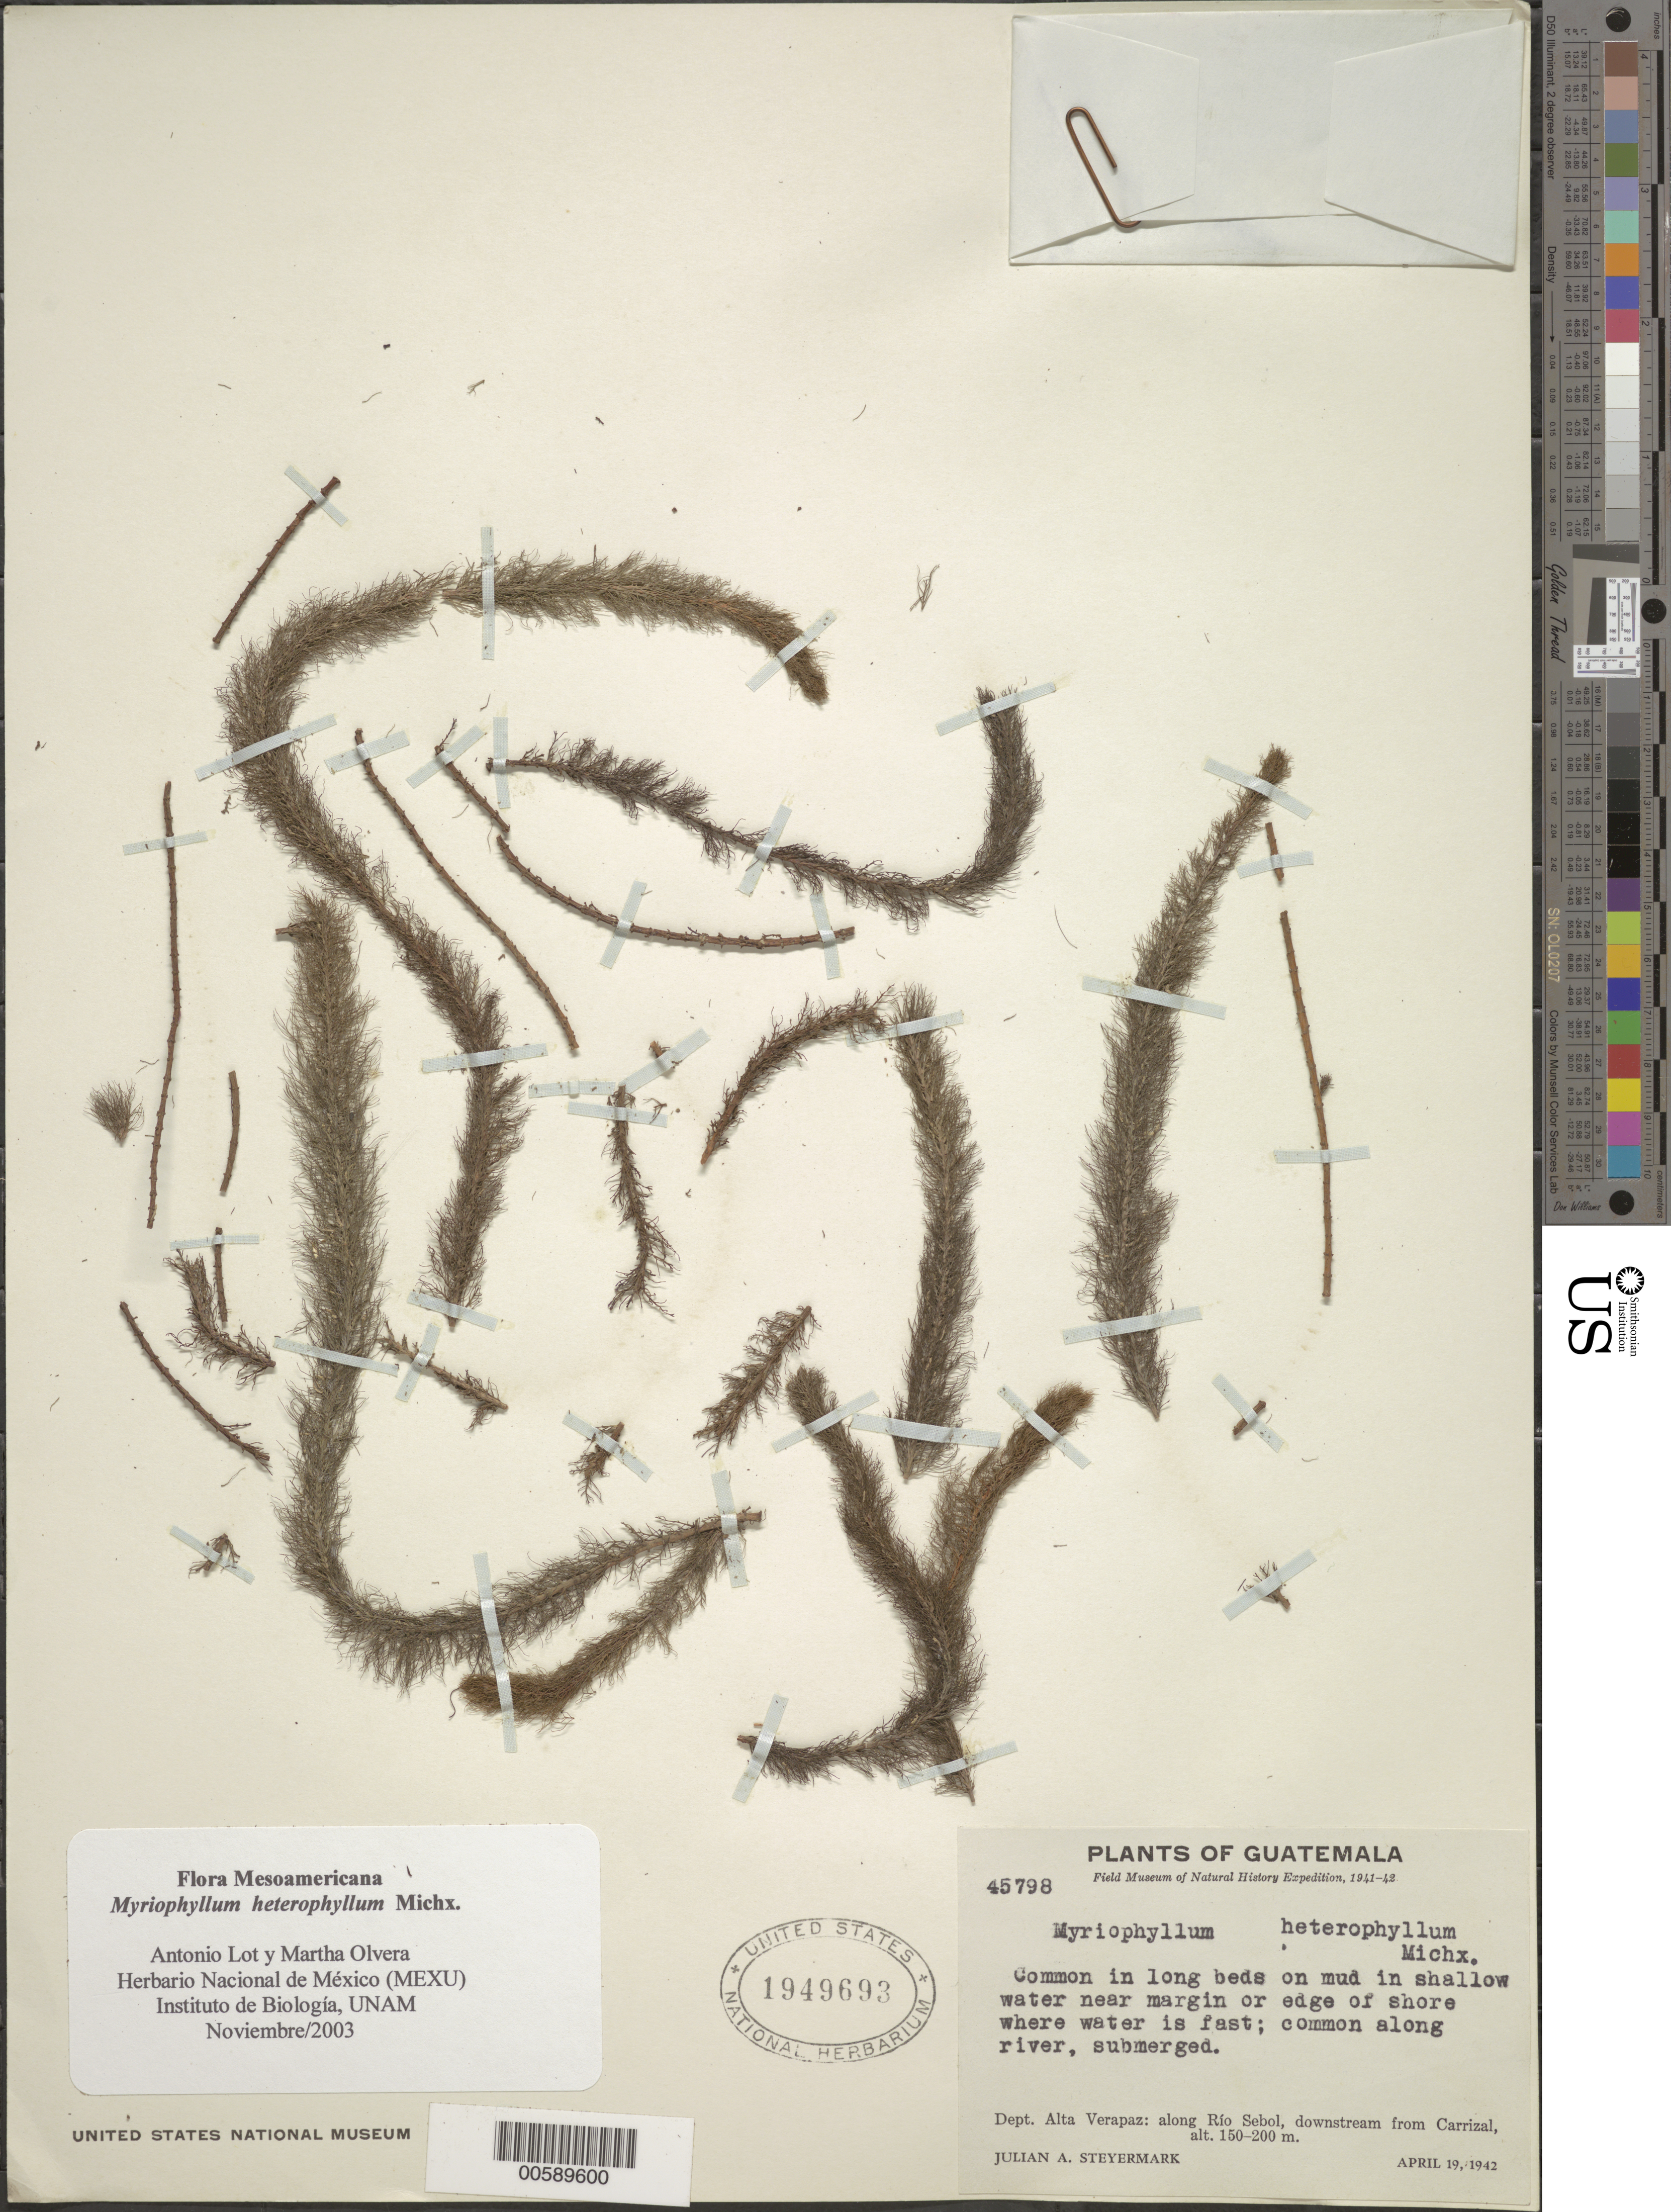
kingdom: Plantae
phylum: Tracheophyta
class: Magnoliopsida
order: Saxifragales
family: Haloragaceae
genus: Myriophyllum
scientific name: Myriophyllum heterophyllum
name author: Michx.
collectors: J. Steyermark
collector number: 45798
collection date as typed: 19 Apr 1942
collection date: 1942-04-19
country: Guatemala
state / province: Alta Verapaz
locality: Rio Sebol, down stream from Carrizal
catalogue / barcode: US 1949693